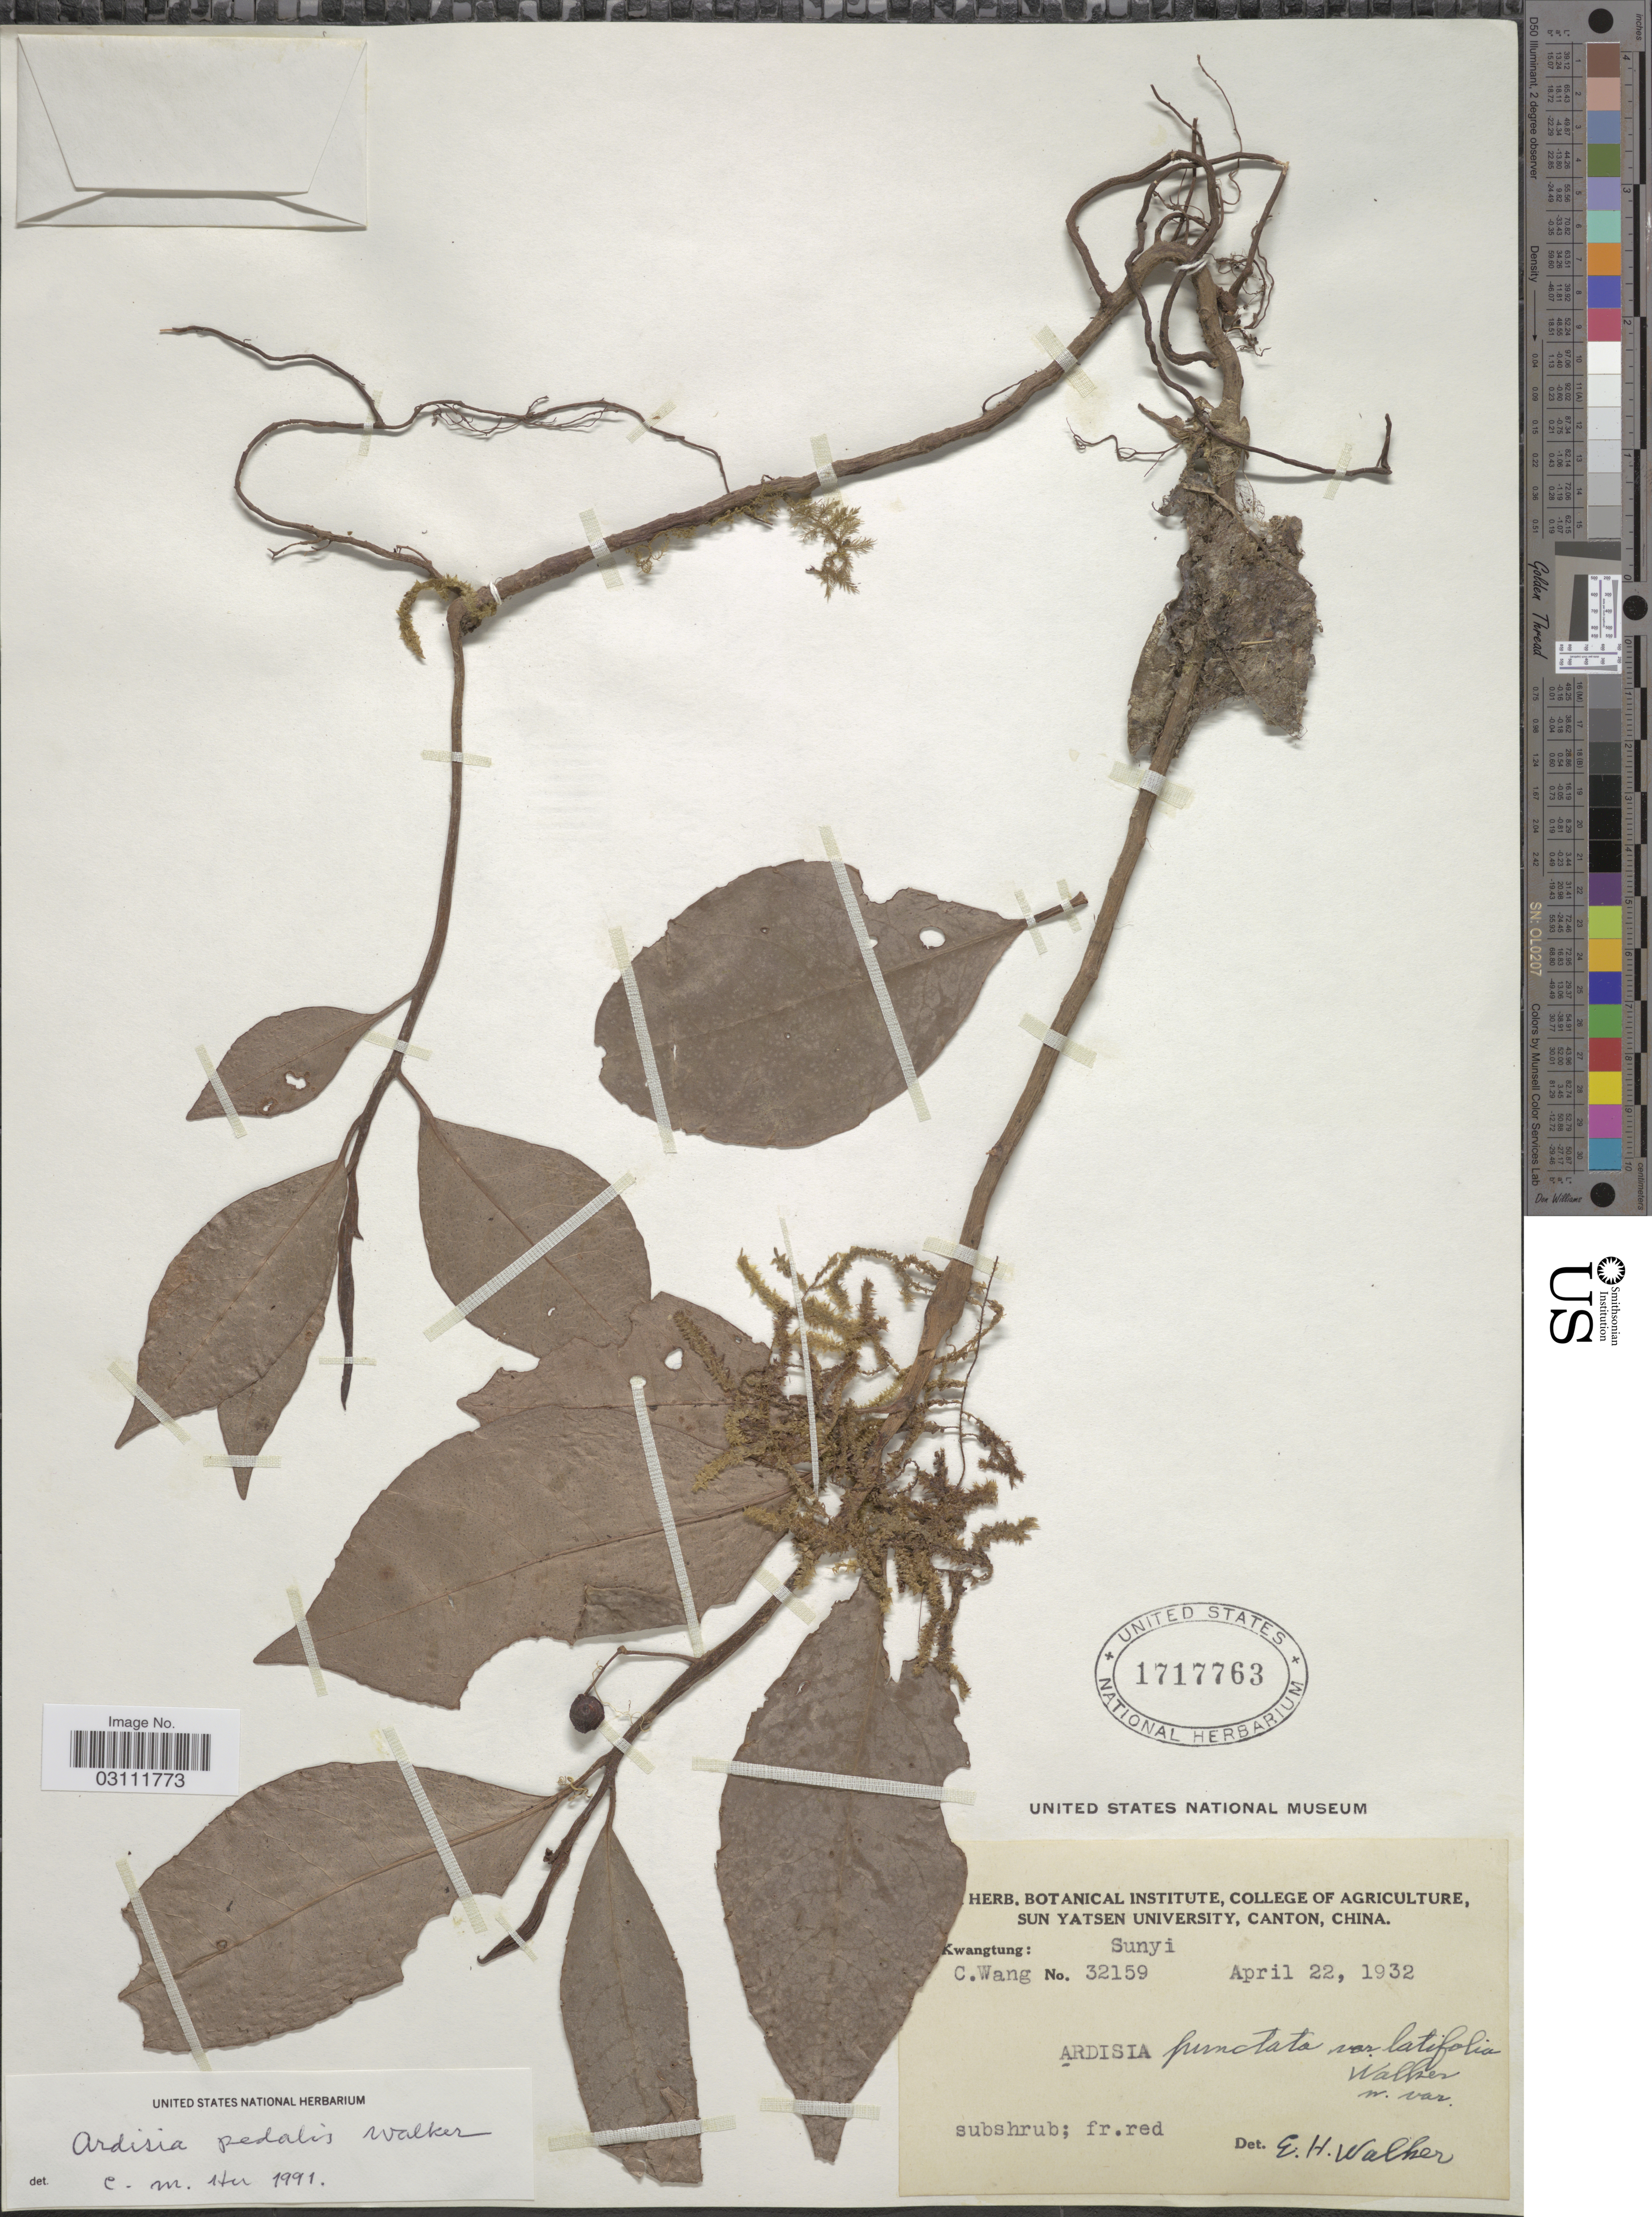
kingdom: Plantae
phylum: Tracheophyta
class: Magnoliopsida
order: Ericales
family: Primulaceae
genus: Ardisia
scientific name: Ardisia pedalis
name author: E. Walker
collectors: C. Wang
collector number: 32159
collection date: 1932-04-22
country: China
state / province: Guangdong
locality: Kwangtung: Sunyi.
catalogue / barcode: US 1717763